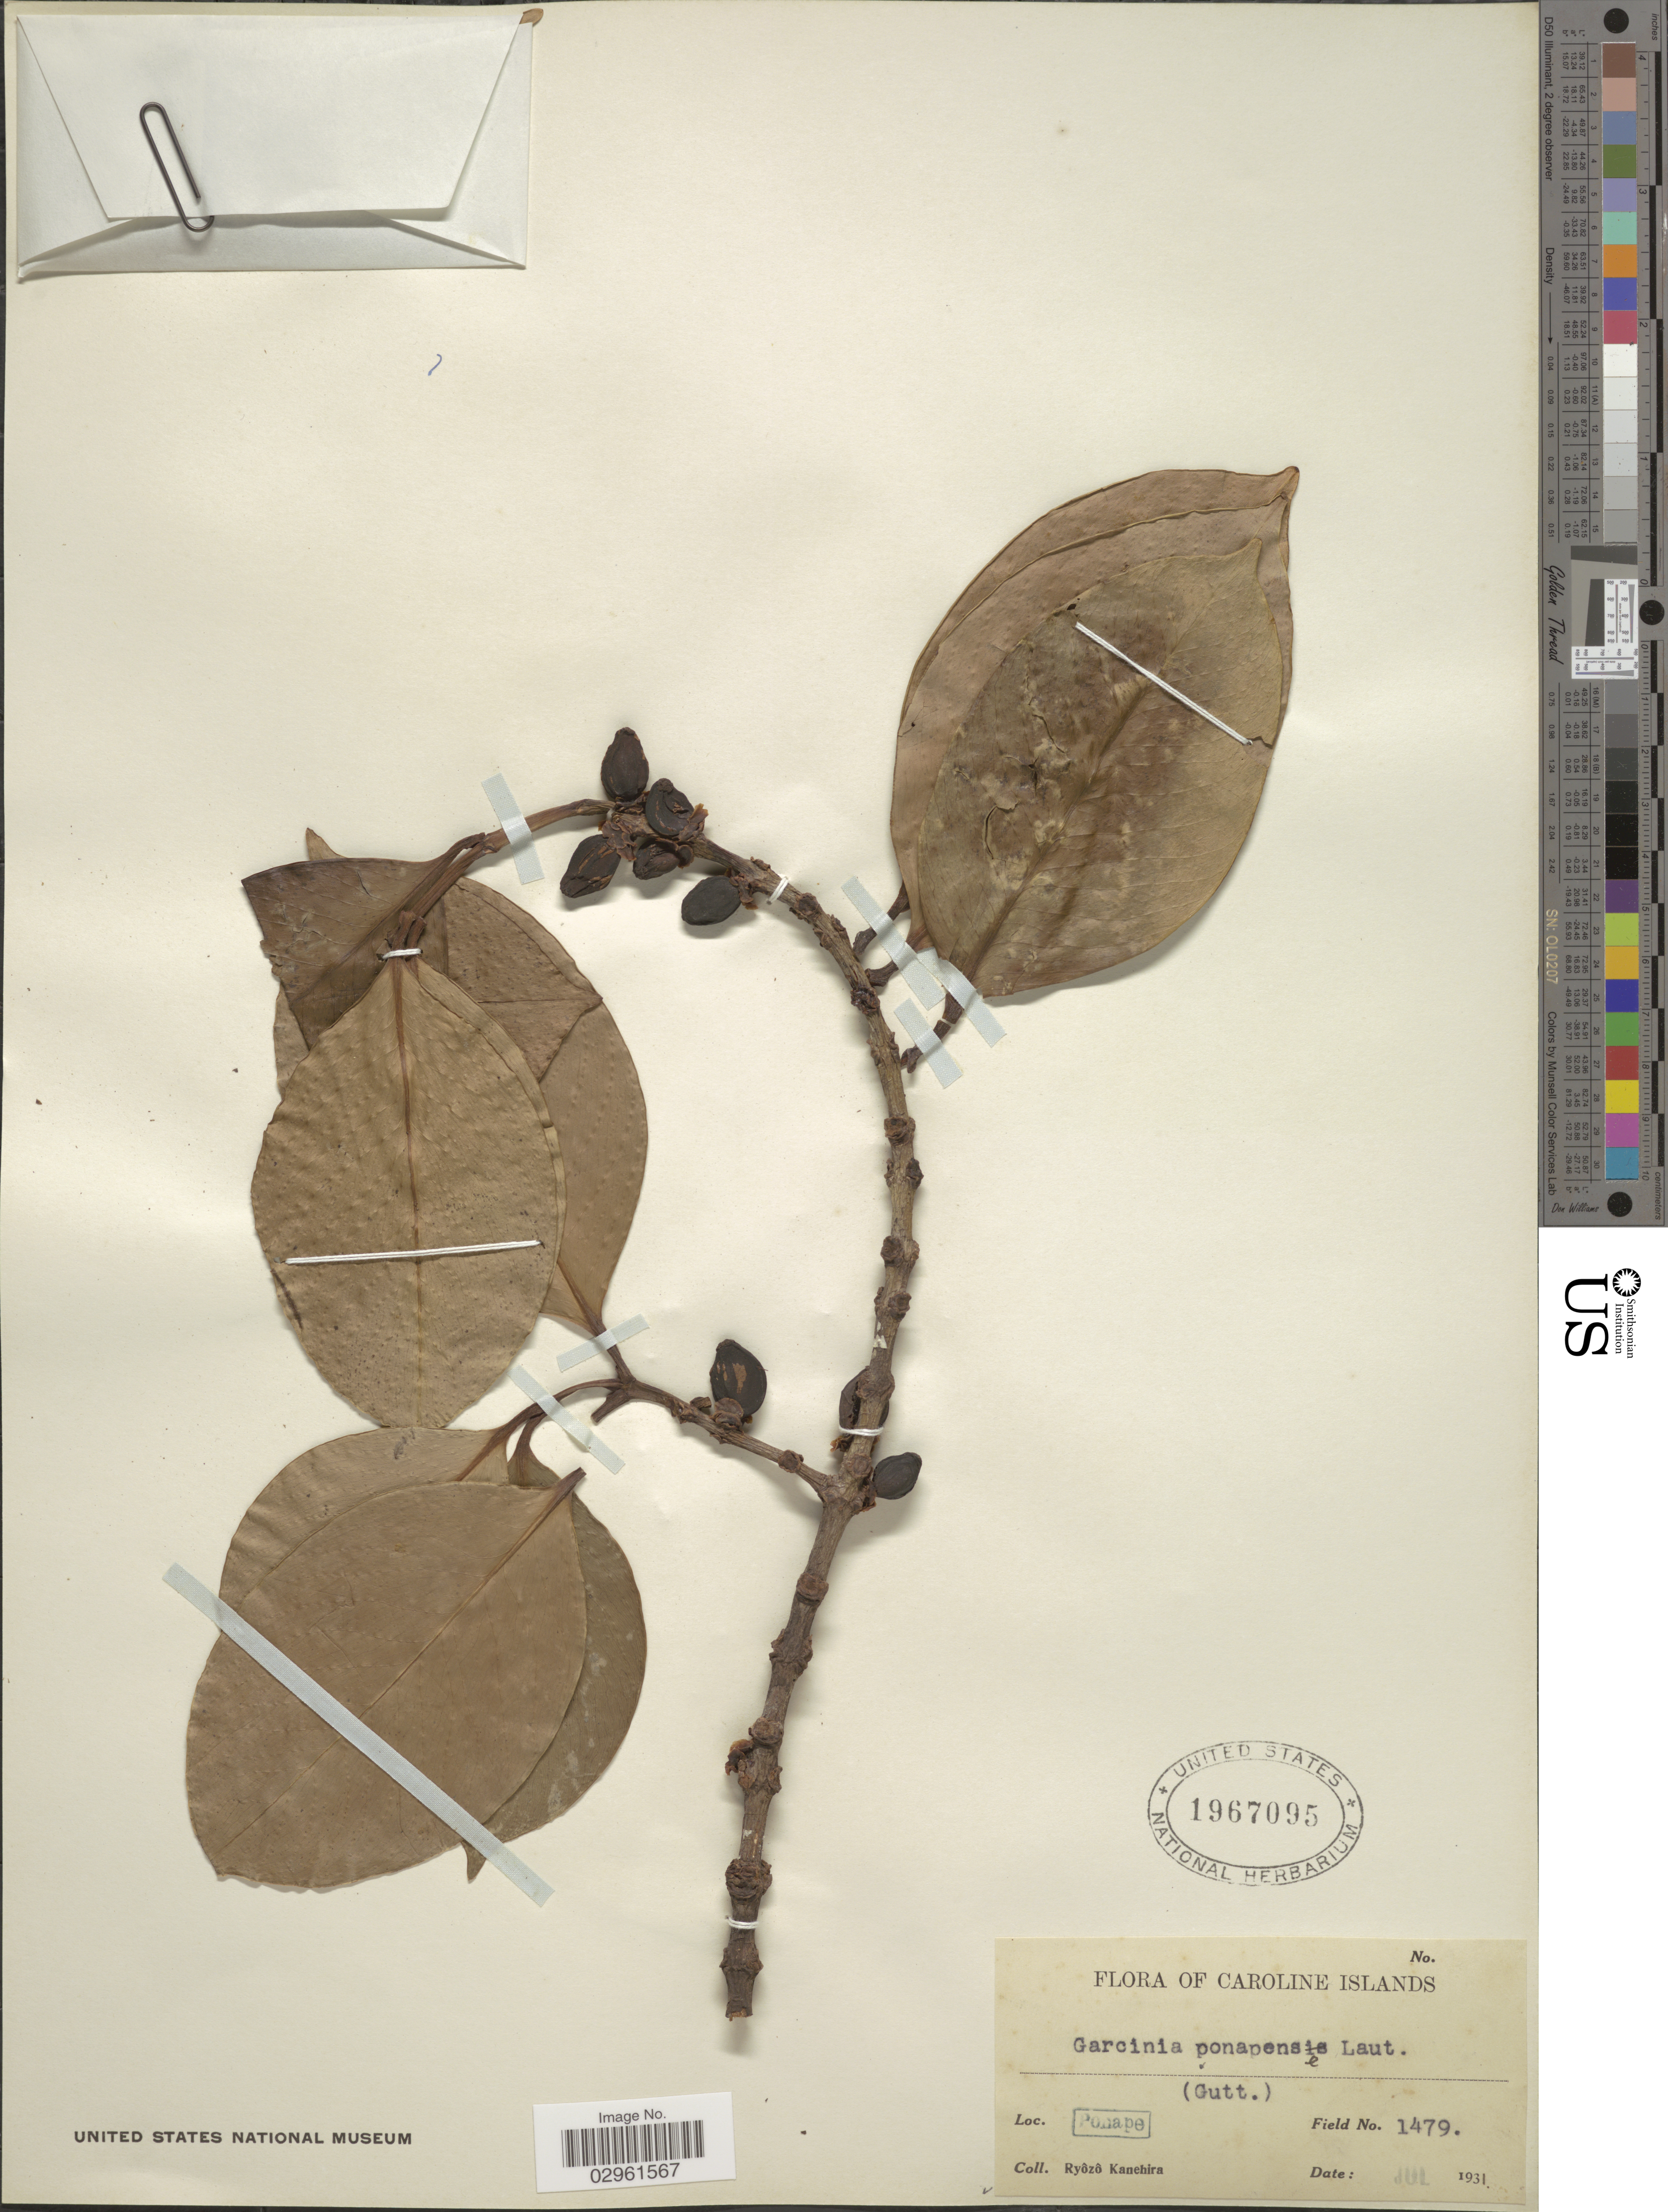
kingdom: Plantae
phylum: Tracheophyta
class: Magnoliopsida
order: Malpighiales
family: Clusiaceae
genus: Garcinia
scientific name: Garcinia ponapensis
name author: Lauterb.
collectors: R. Kanehira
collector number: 1479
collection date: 1931-07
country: Micronesia, Federated States of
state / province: Pohnpei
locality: Caroline Islands, Ponape.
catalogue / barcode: US 1967095